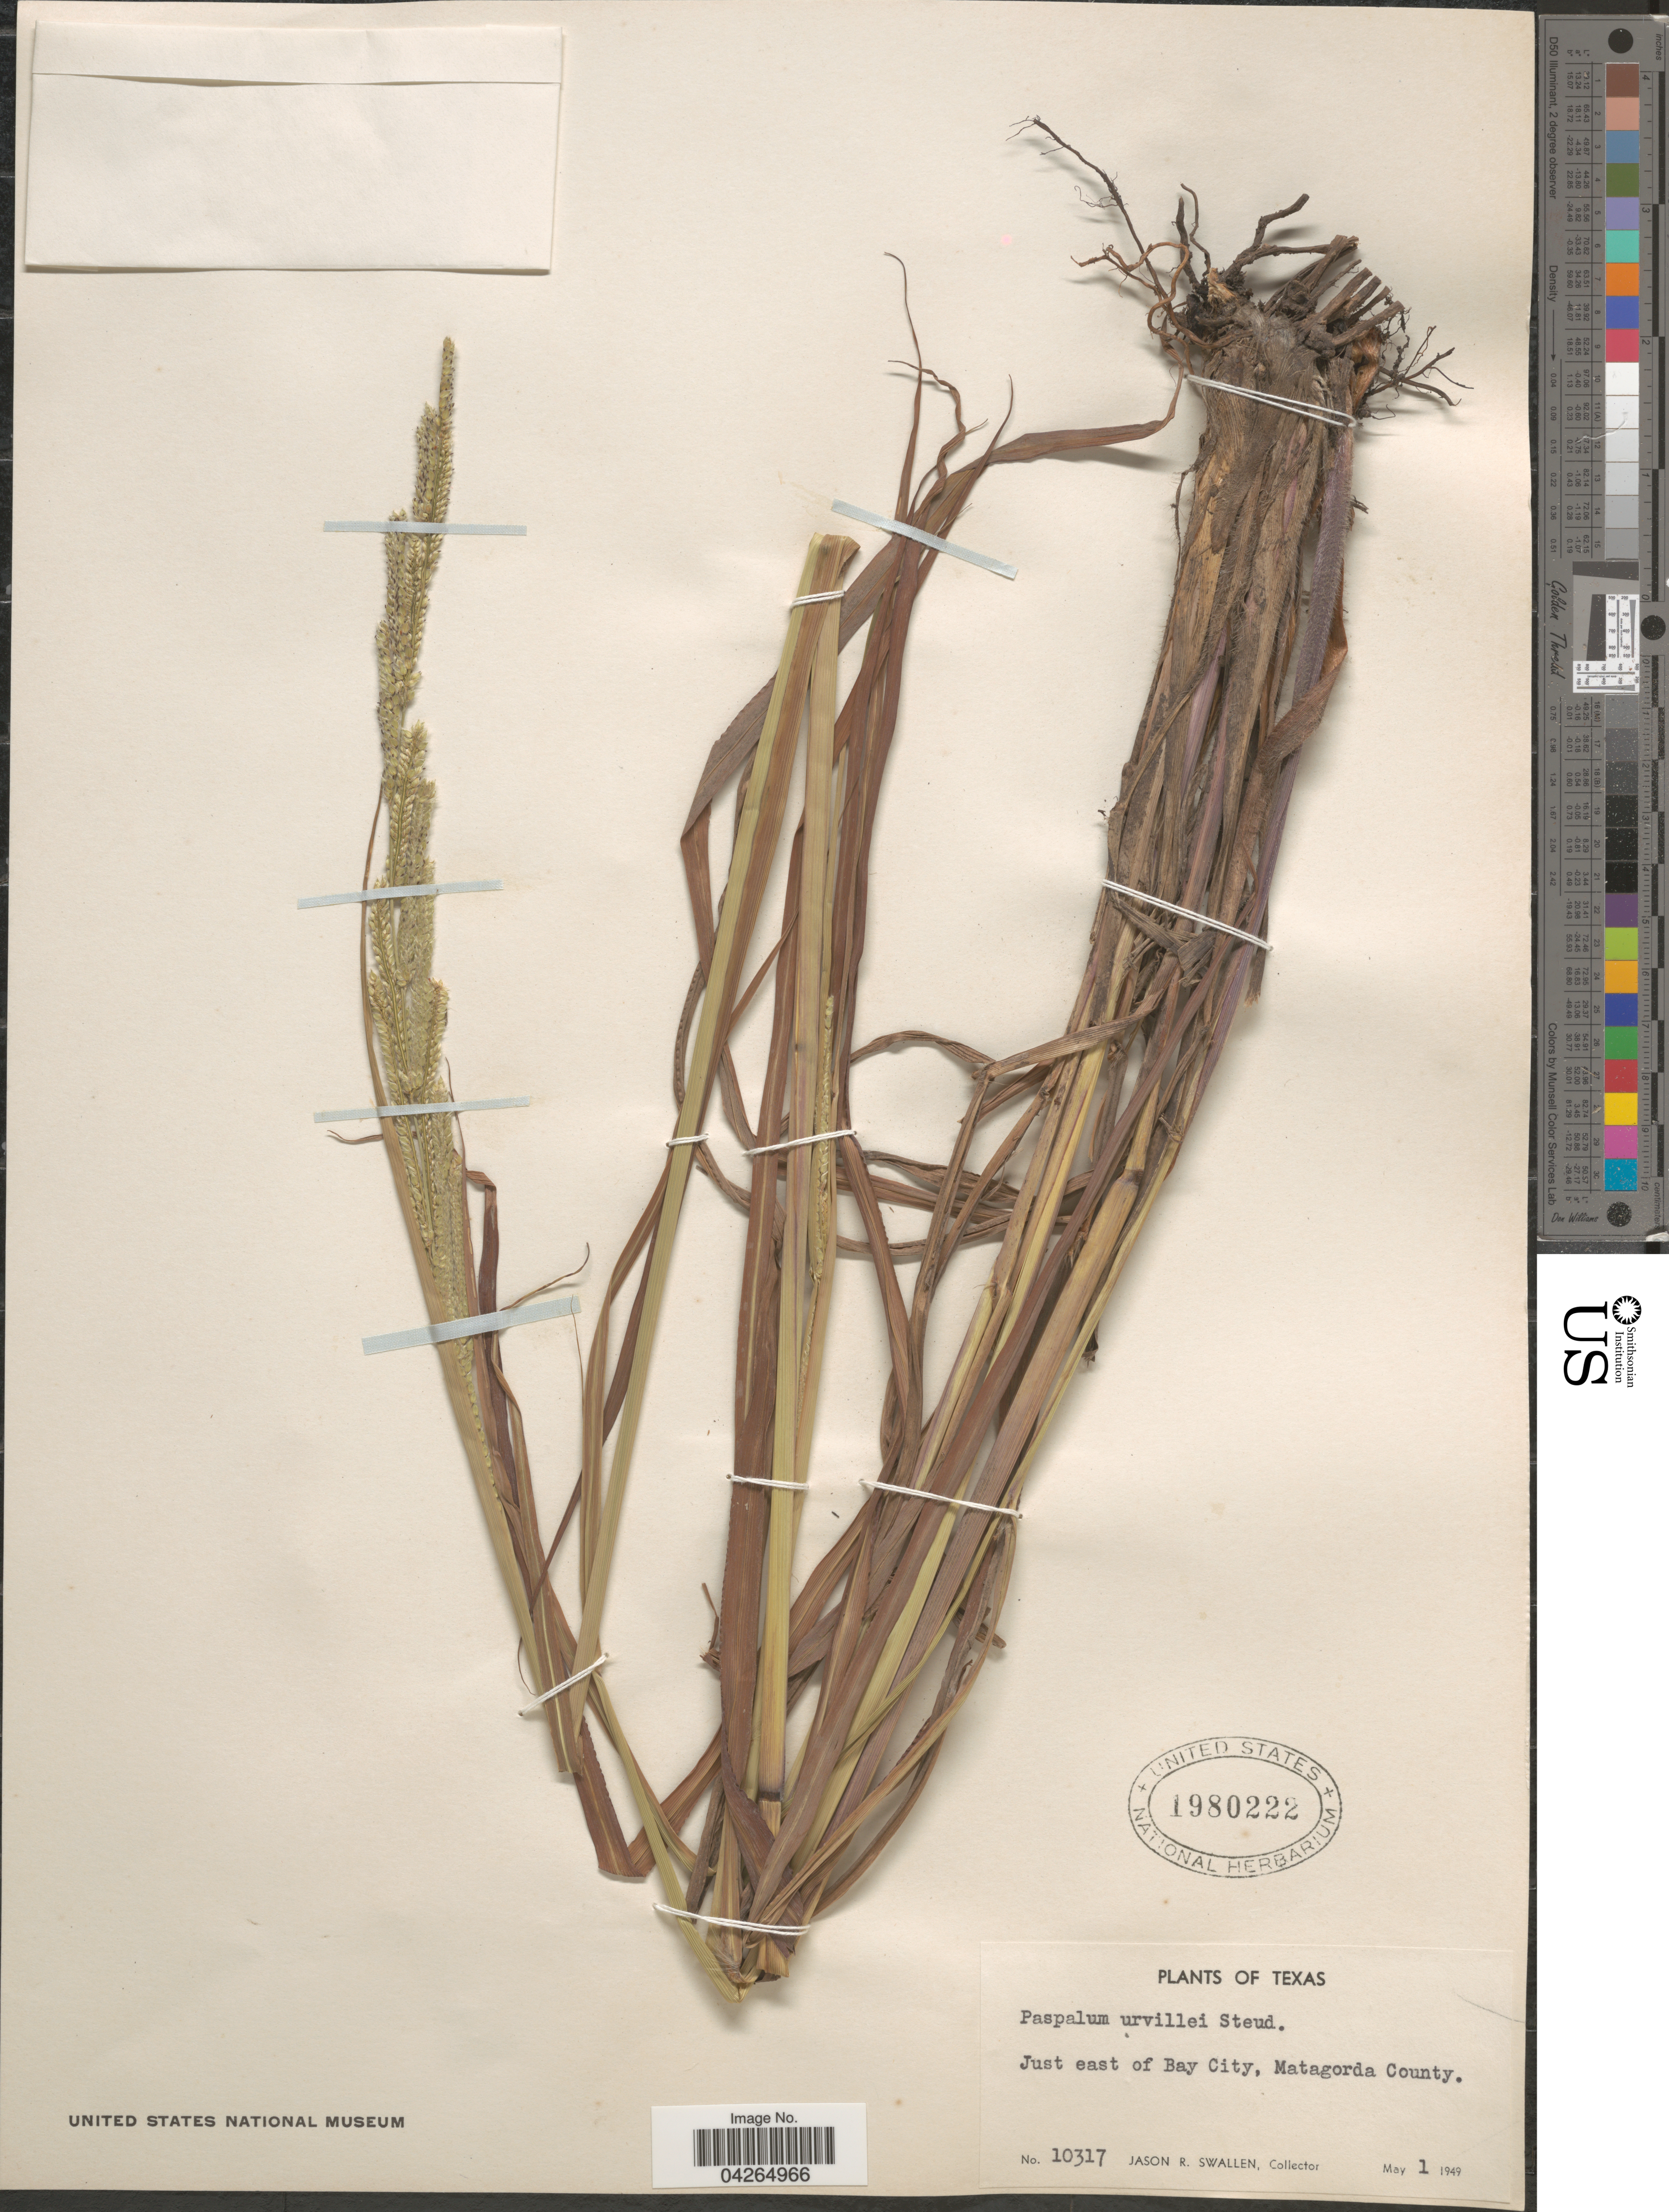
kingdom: Plantae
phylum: Tracheophyta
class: Liliopsida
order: Poales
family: Poaceae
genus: Paspalum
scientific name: Paspalum urvillei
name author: Steud.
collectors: J. R. Swallen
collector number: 10317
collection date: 1949-05-01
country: United States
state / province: Texas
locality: Just east of Bay City, Matagorda County.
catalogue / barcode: US 1980222